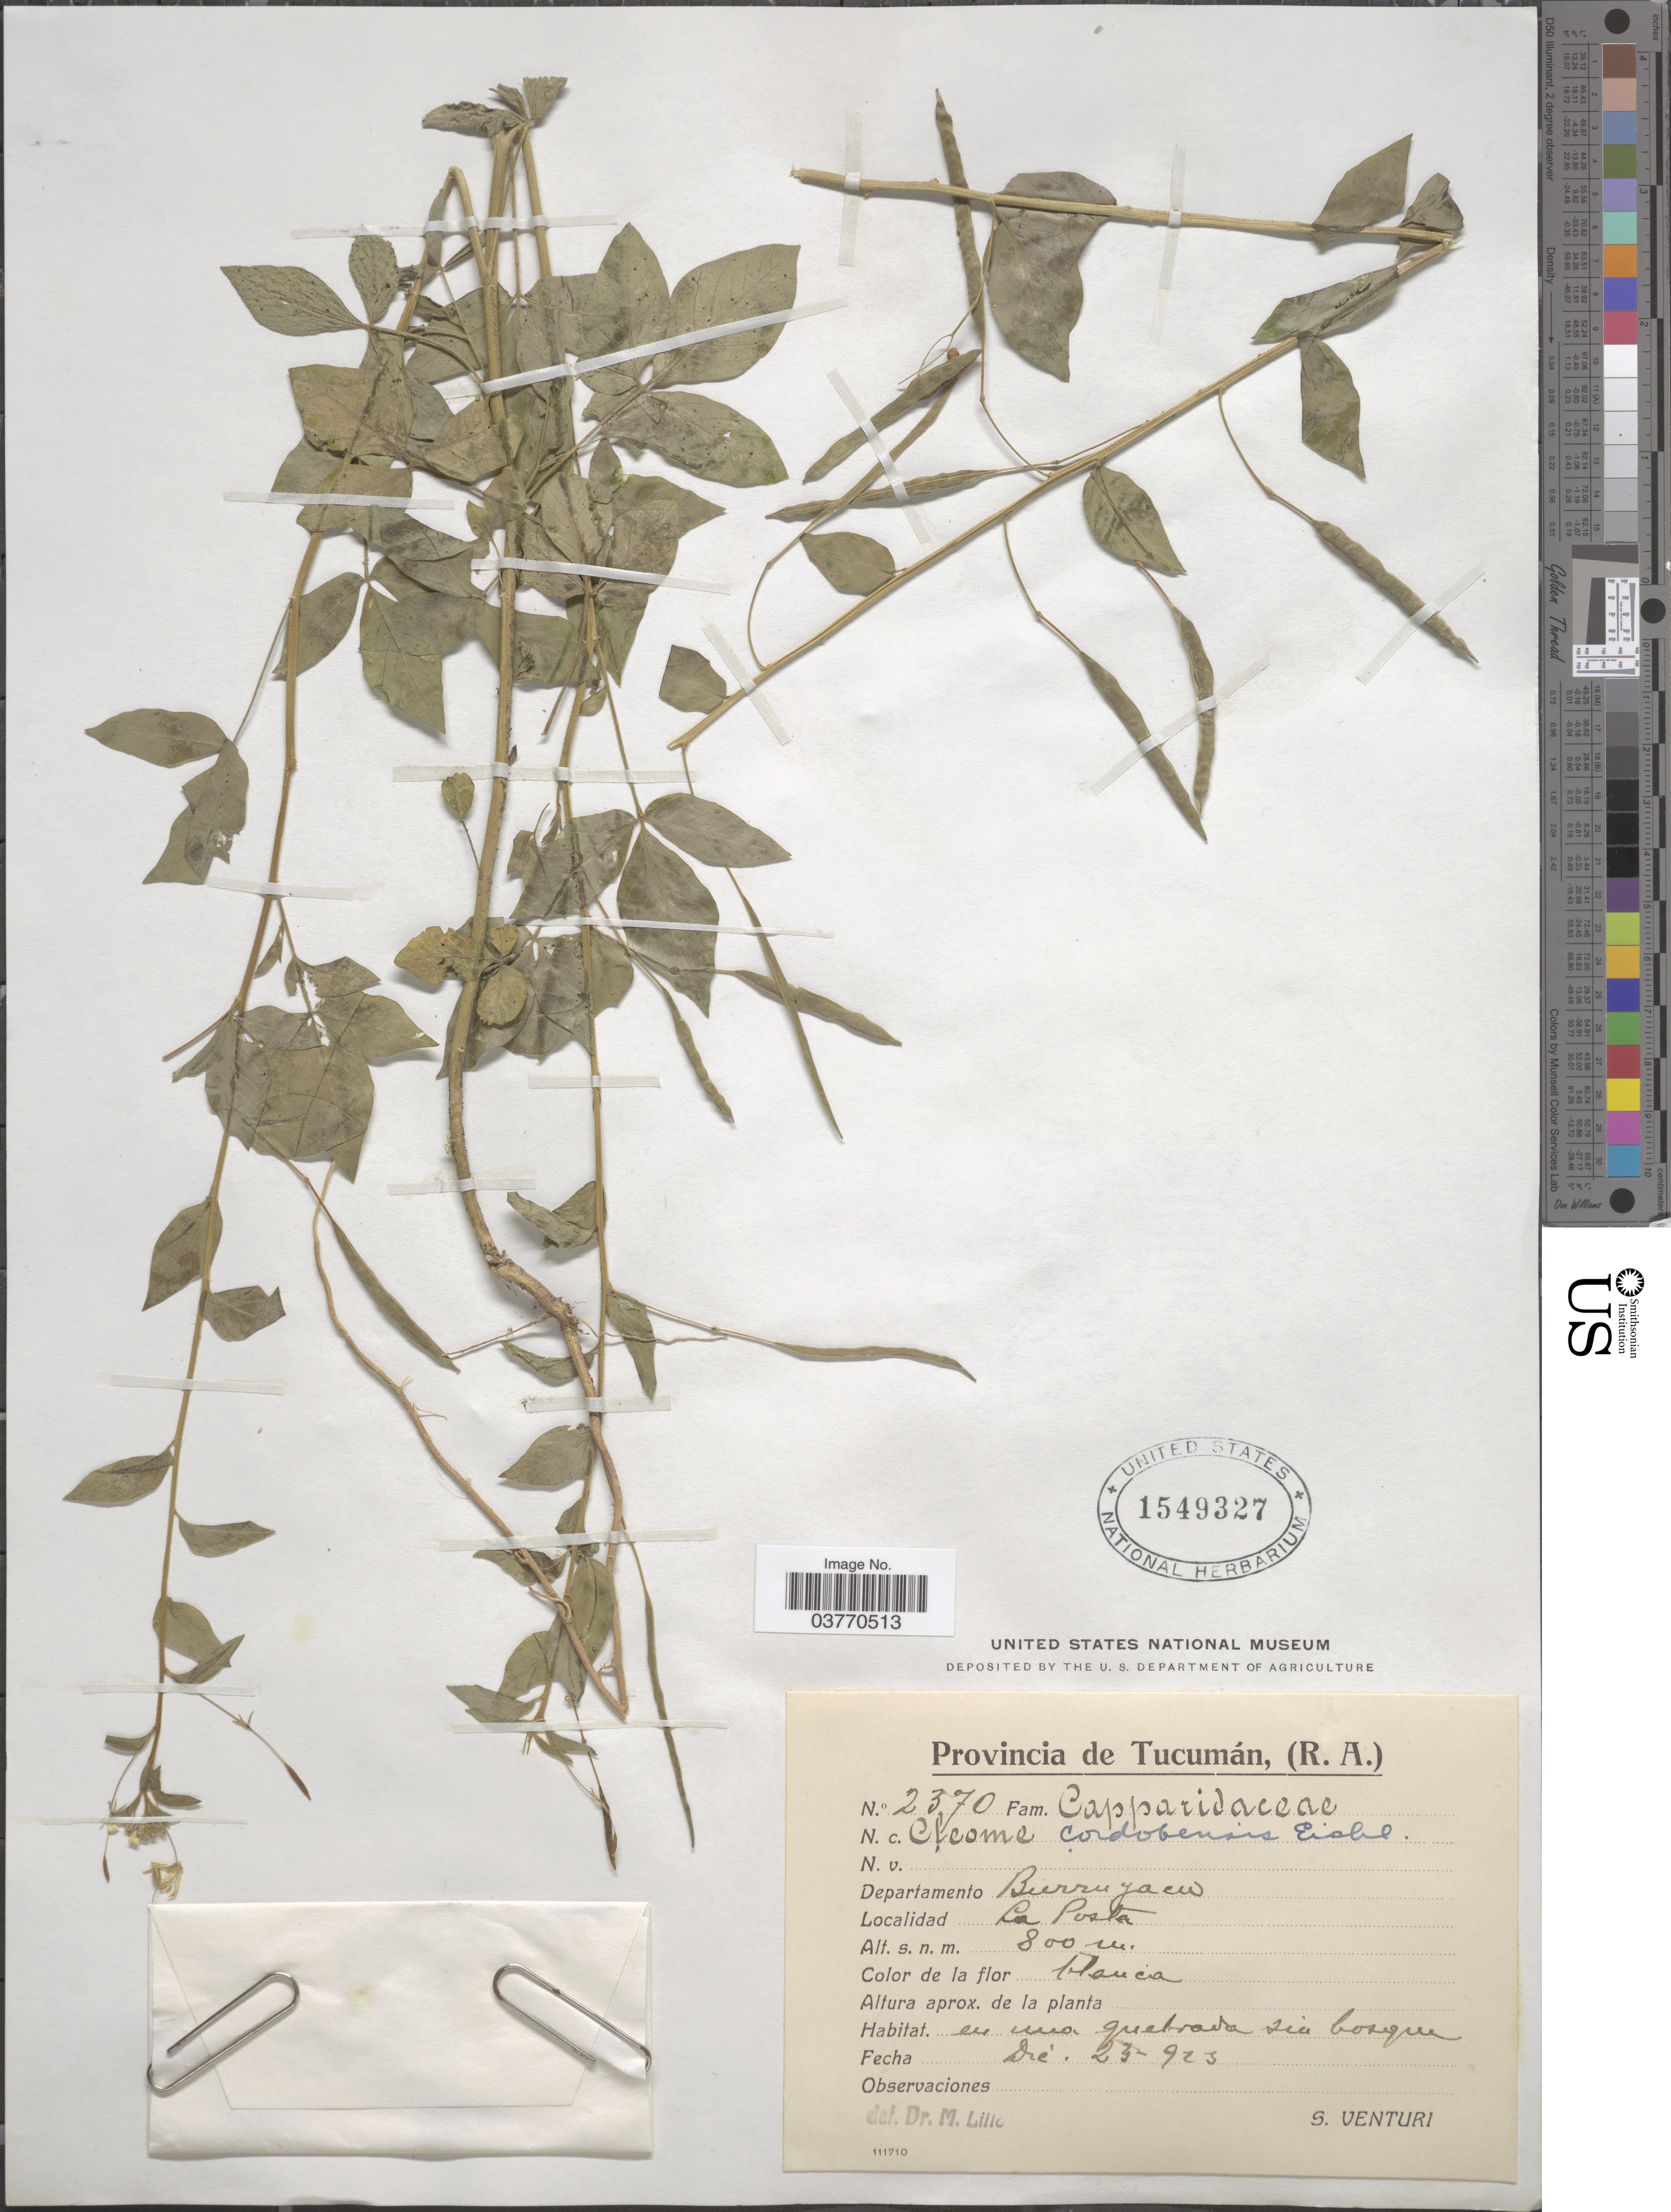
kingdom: Plantae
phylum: Tracheophyta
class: Magnoliopsida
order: Brassicales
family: Cleomaceae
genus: Tarenaya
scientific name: Tarenaya cordobensis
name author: (Eichler ex Griseb.) Arana & Oggero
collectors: S. Venturi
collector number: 2370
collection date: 1923-12-23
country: Argentina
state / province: Tucuman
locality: Departamento Burruyacu. La Posta.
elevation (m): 800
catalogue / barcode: US 1549327